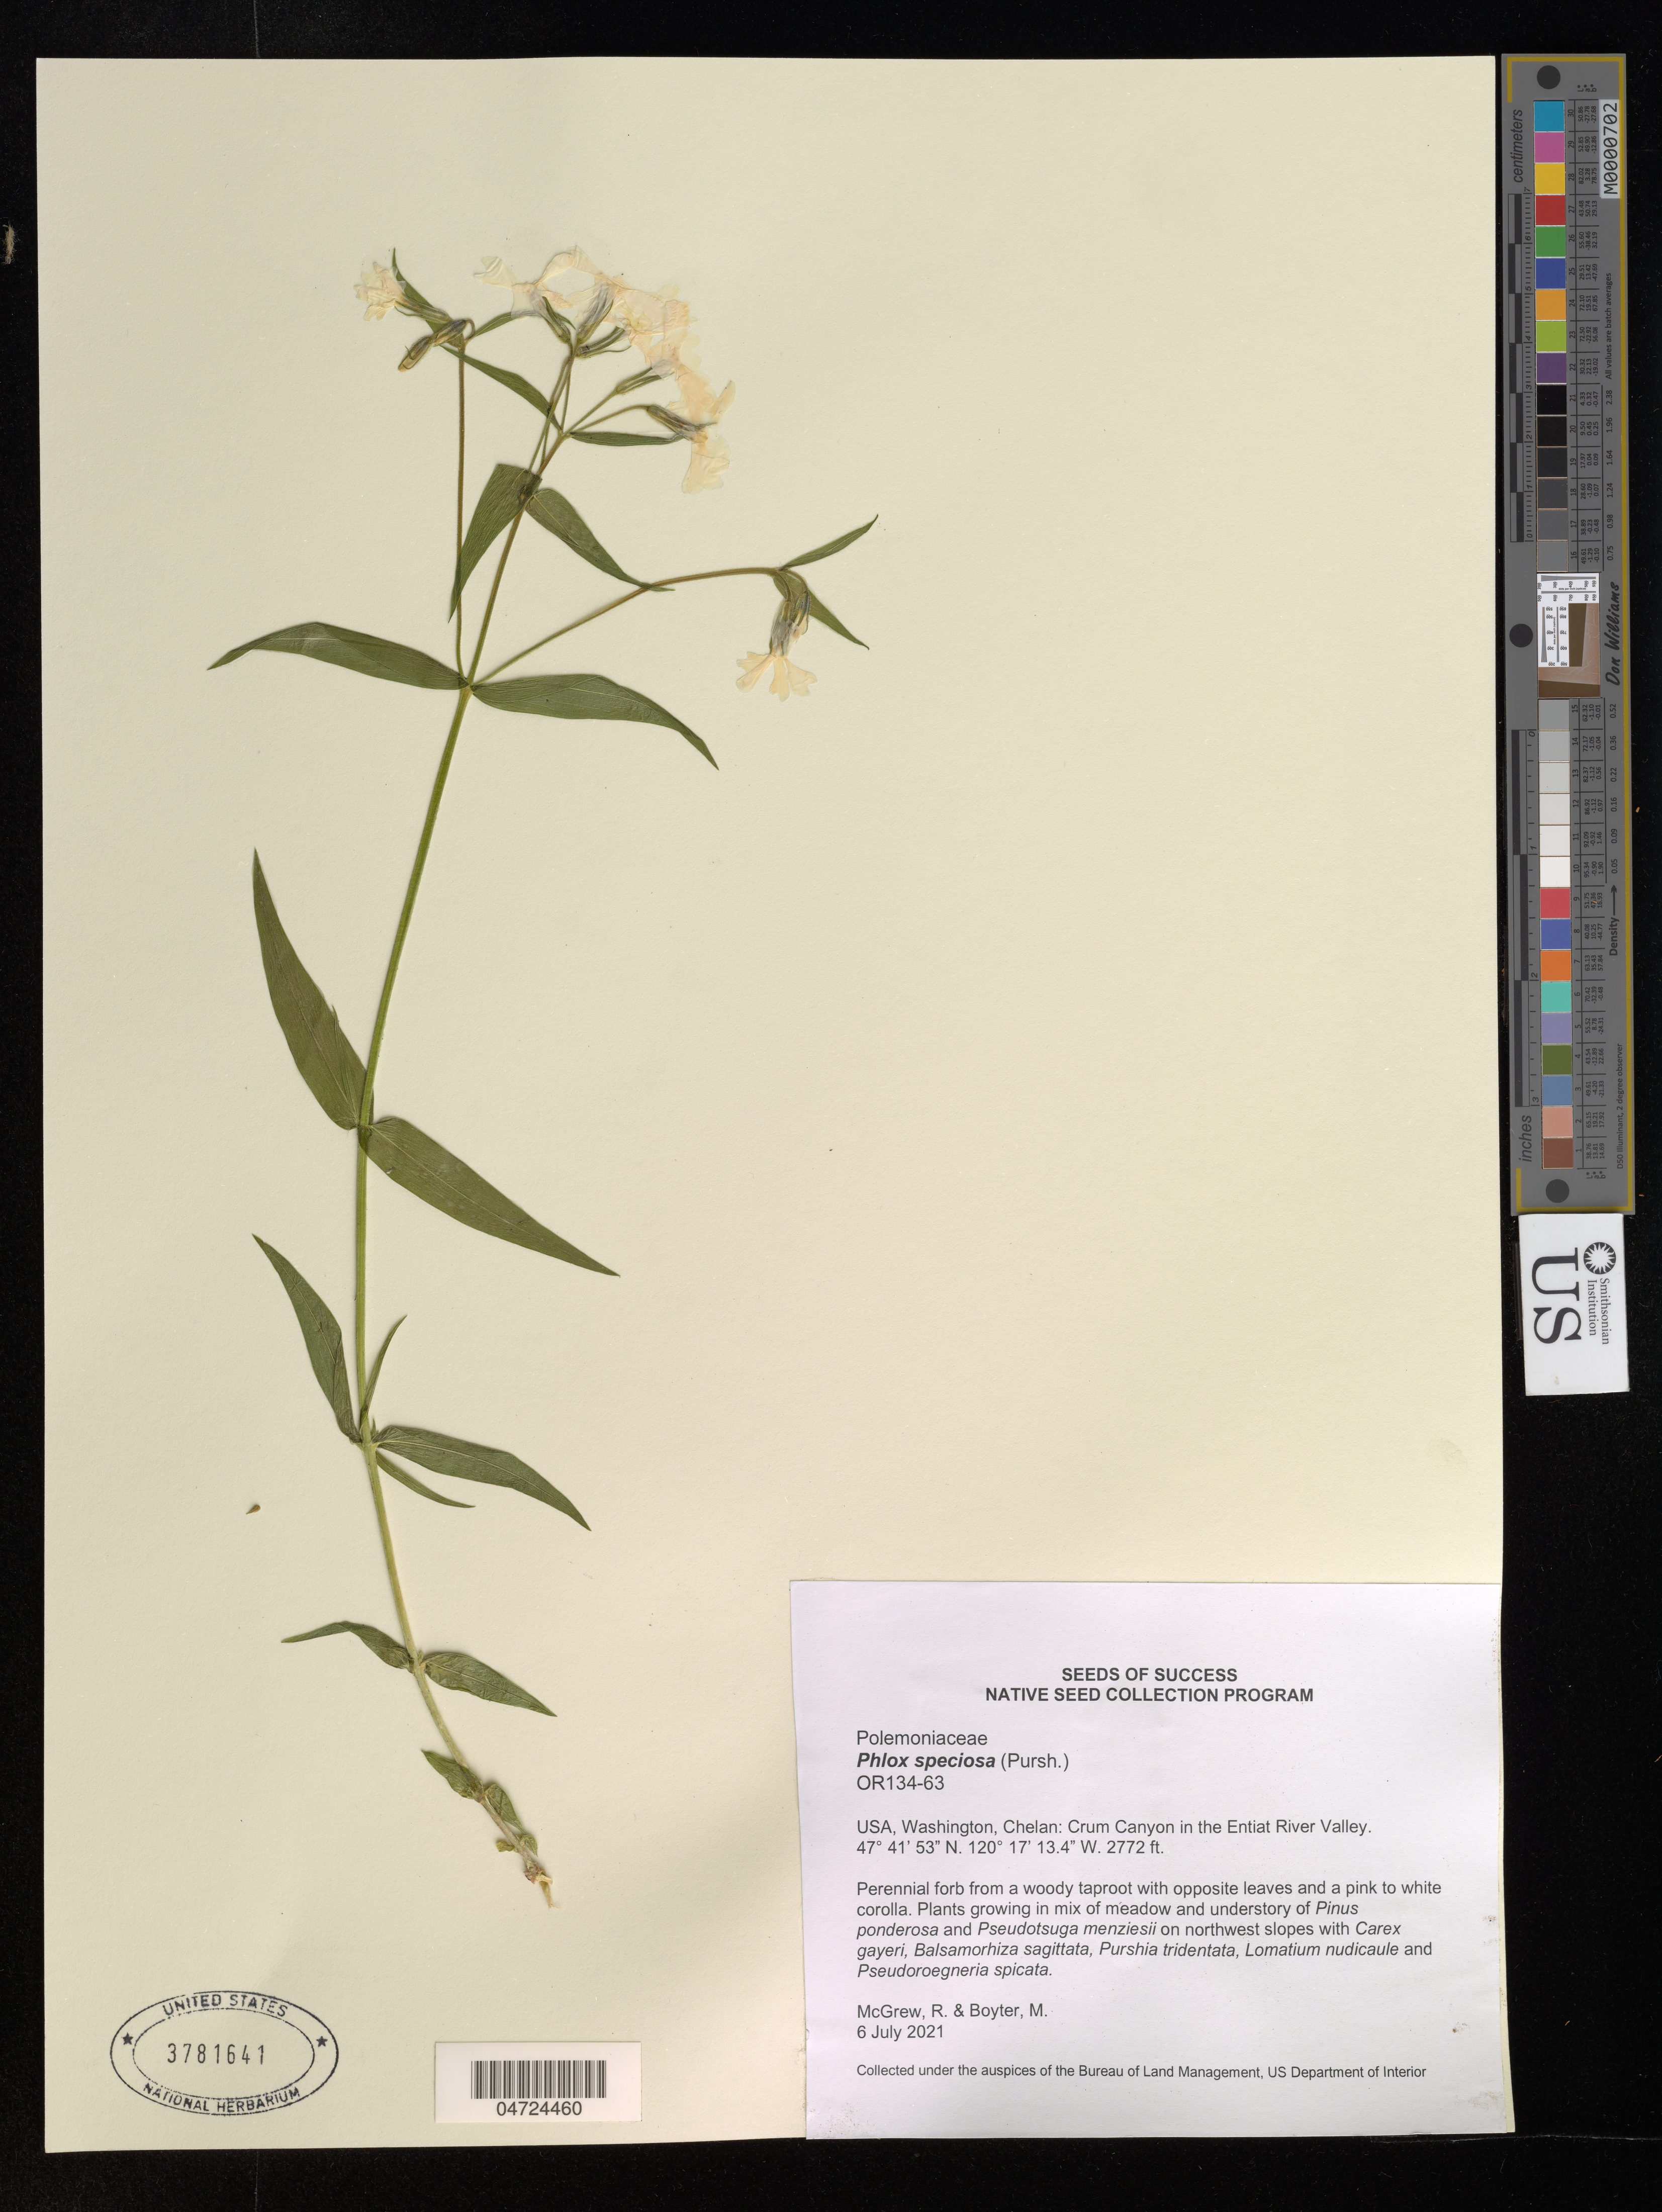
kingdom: Plantae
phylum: Tracheophyta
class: Magnoliopsida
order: Ericales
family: Polemoniaceae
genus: Phlox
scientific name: Phlox speciosa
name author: Pursh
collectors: R. McGrew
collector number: OR134-63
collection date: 2021-07-06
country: United States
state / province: Washington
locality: Chelan: Crum Canyon in the Entiat River Valley.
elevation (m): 845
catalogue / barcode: US 3781641